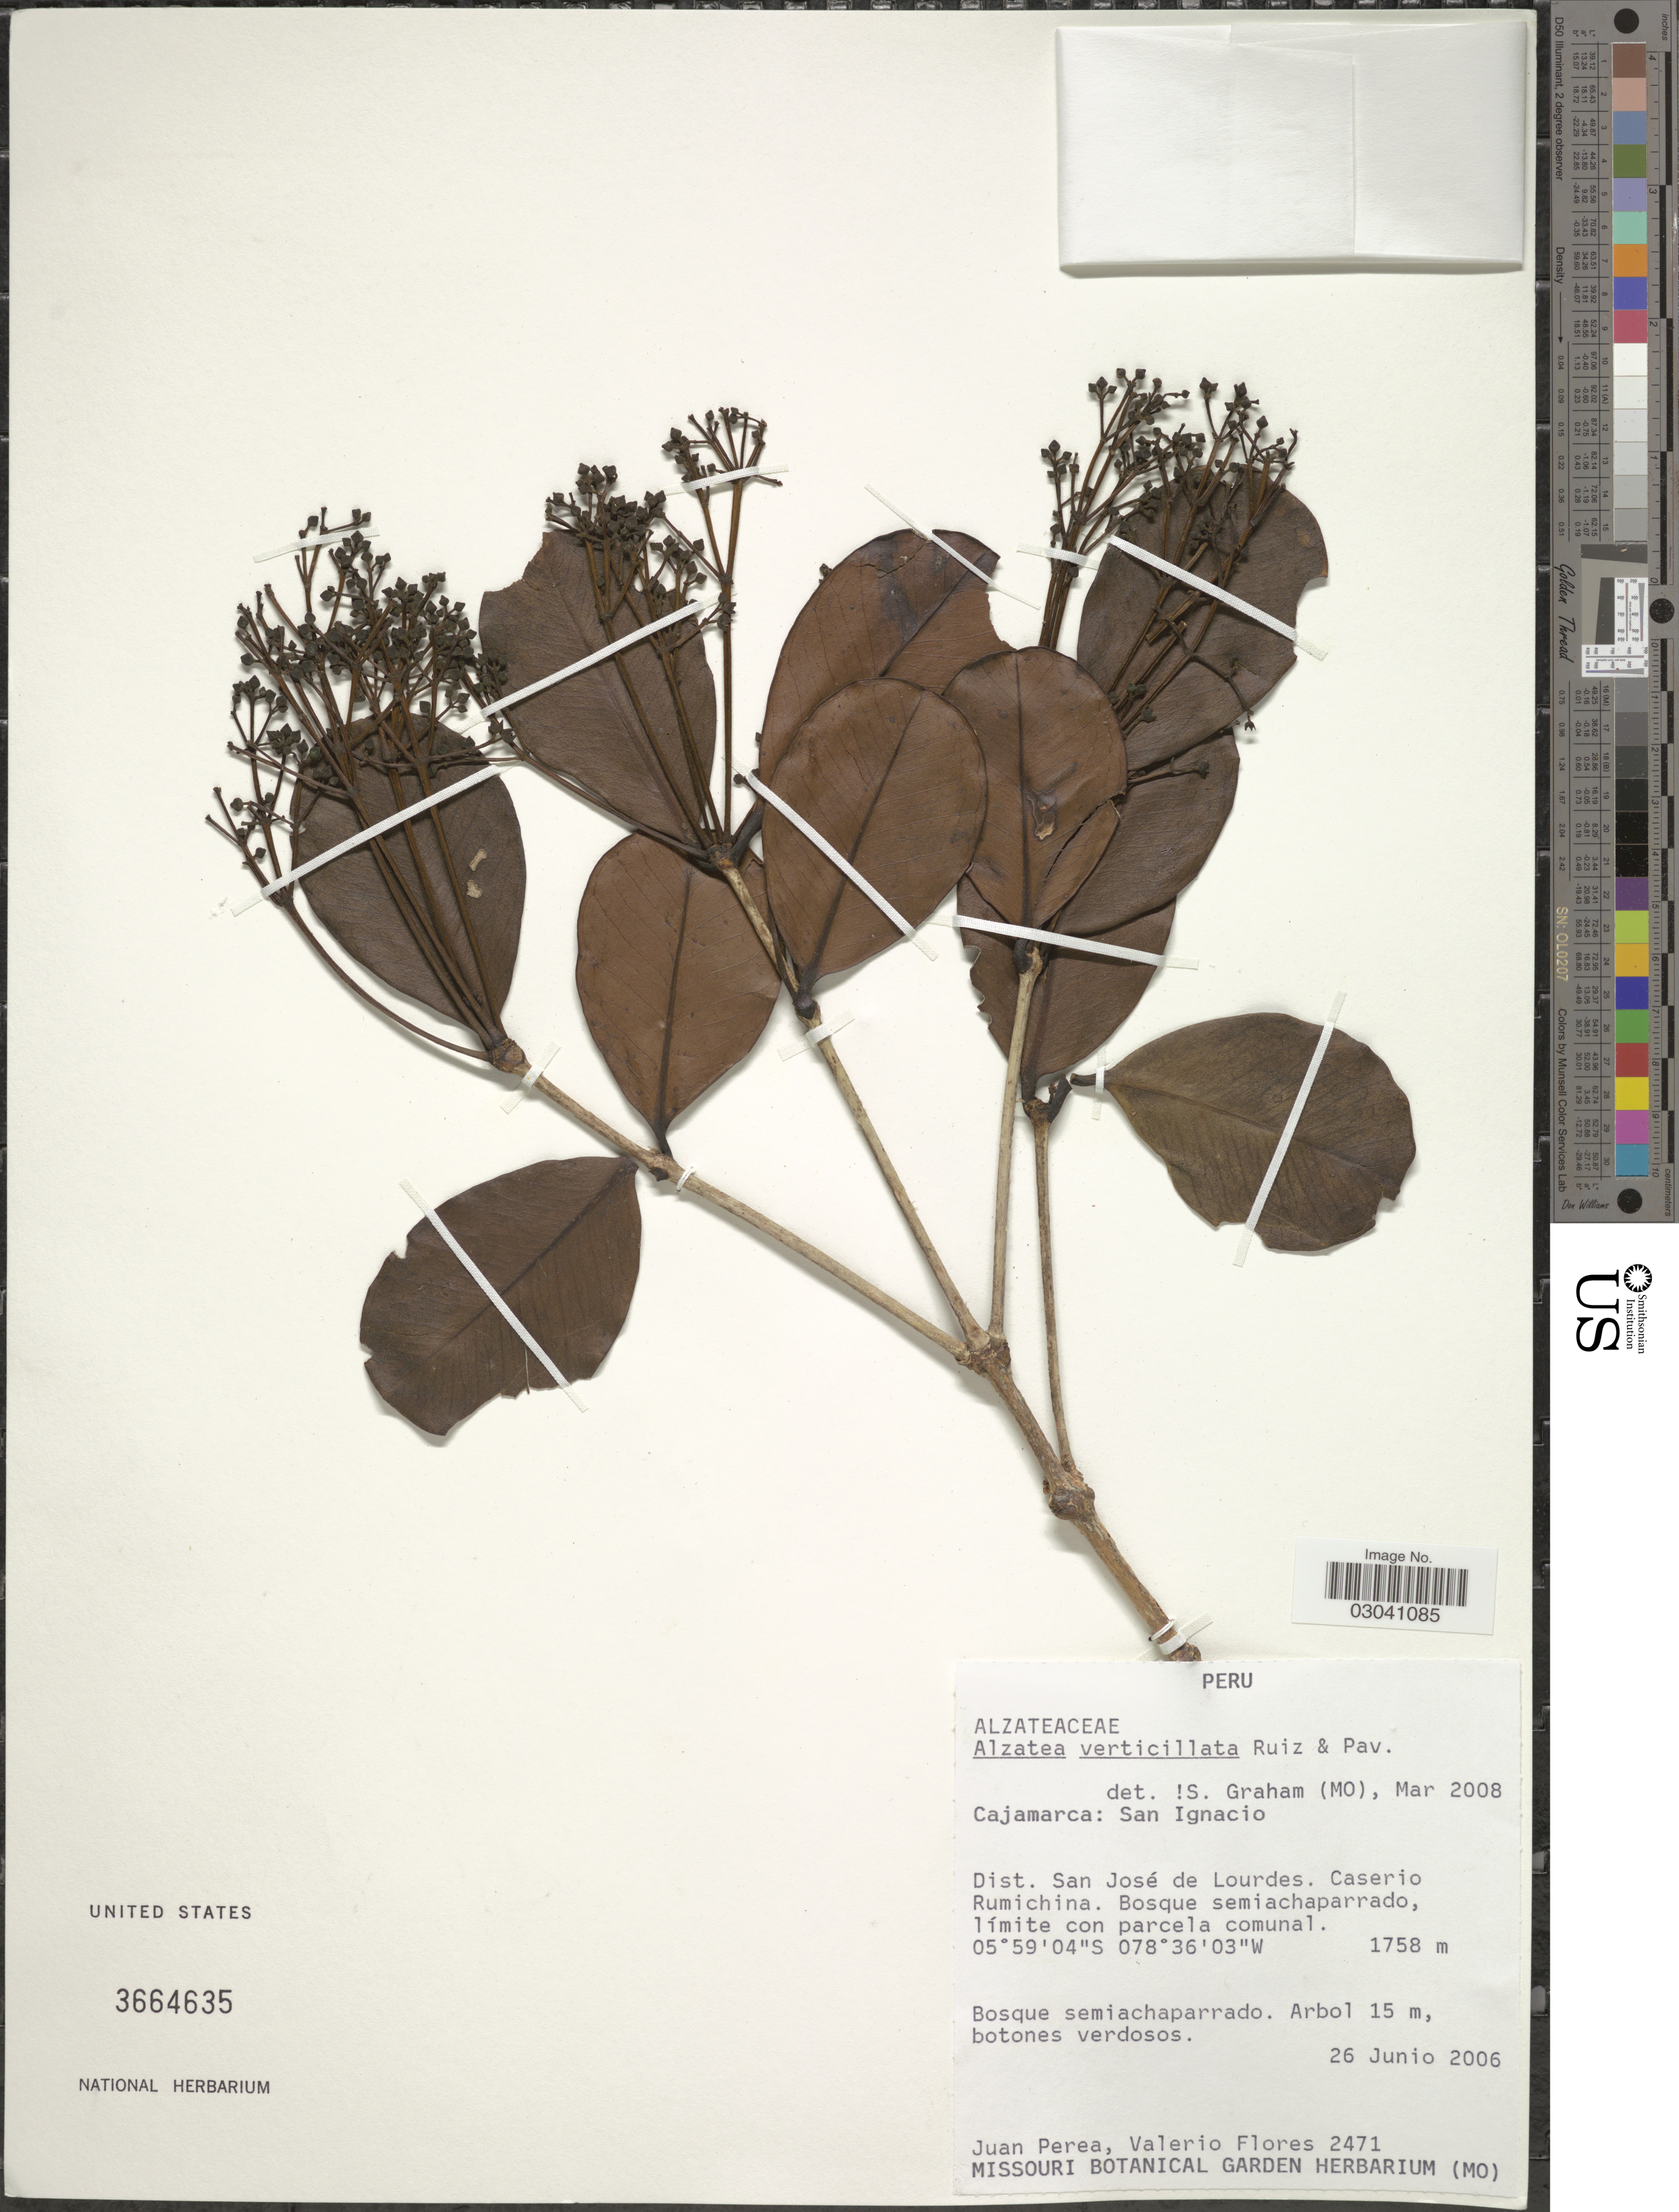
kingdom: Plantae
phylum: Tracheophyta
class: Magnoliopsida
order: Myrtales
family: Alzateaceae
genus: Alzatea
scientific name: Alzatea verticillata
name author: Ruiz & Pav.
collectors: J. Perea & V. Flores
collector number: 2471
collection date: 2006-06-26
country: Peru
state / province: Cajamarca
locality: San Ignacio. Dist. San José de Lourdes. Caserio Rumichina.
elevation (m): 1758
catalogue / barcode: US 3664635